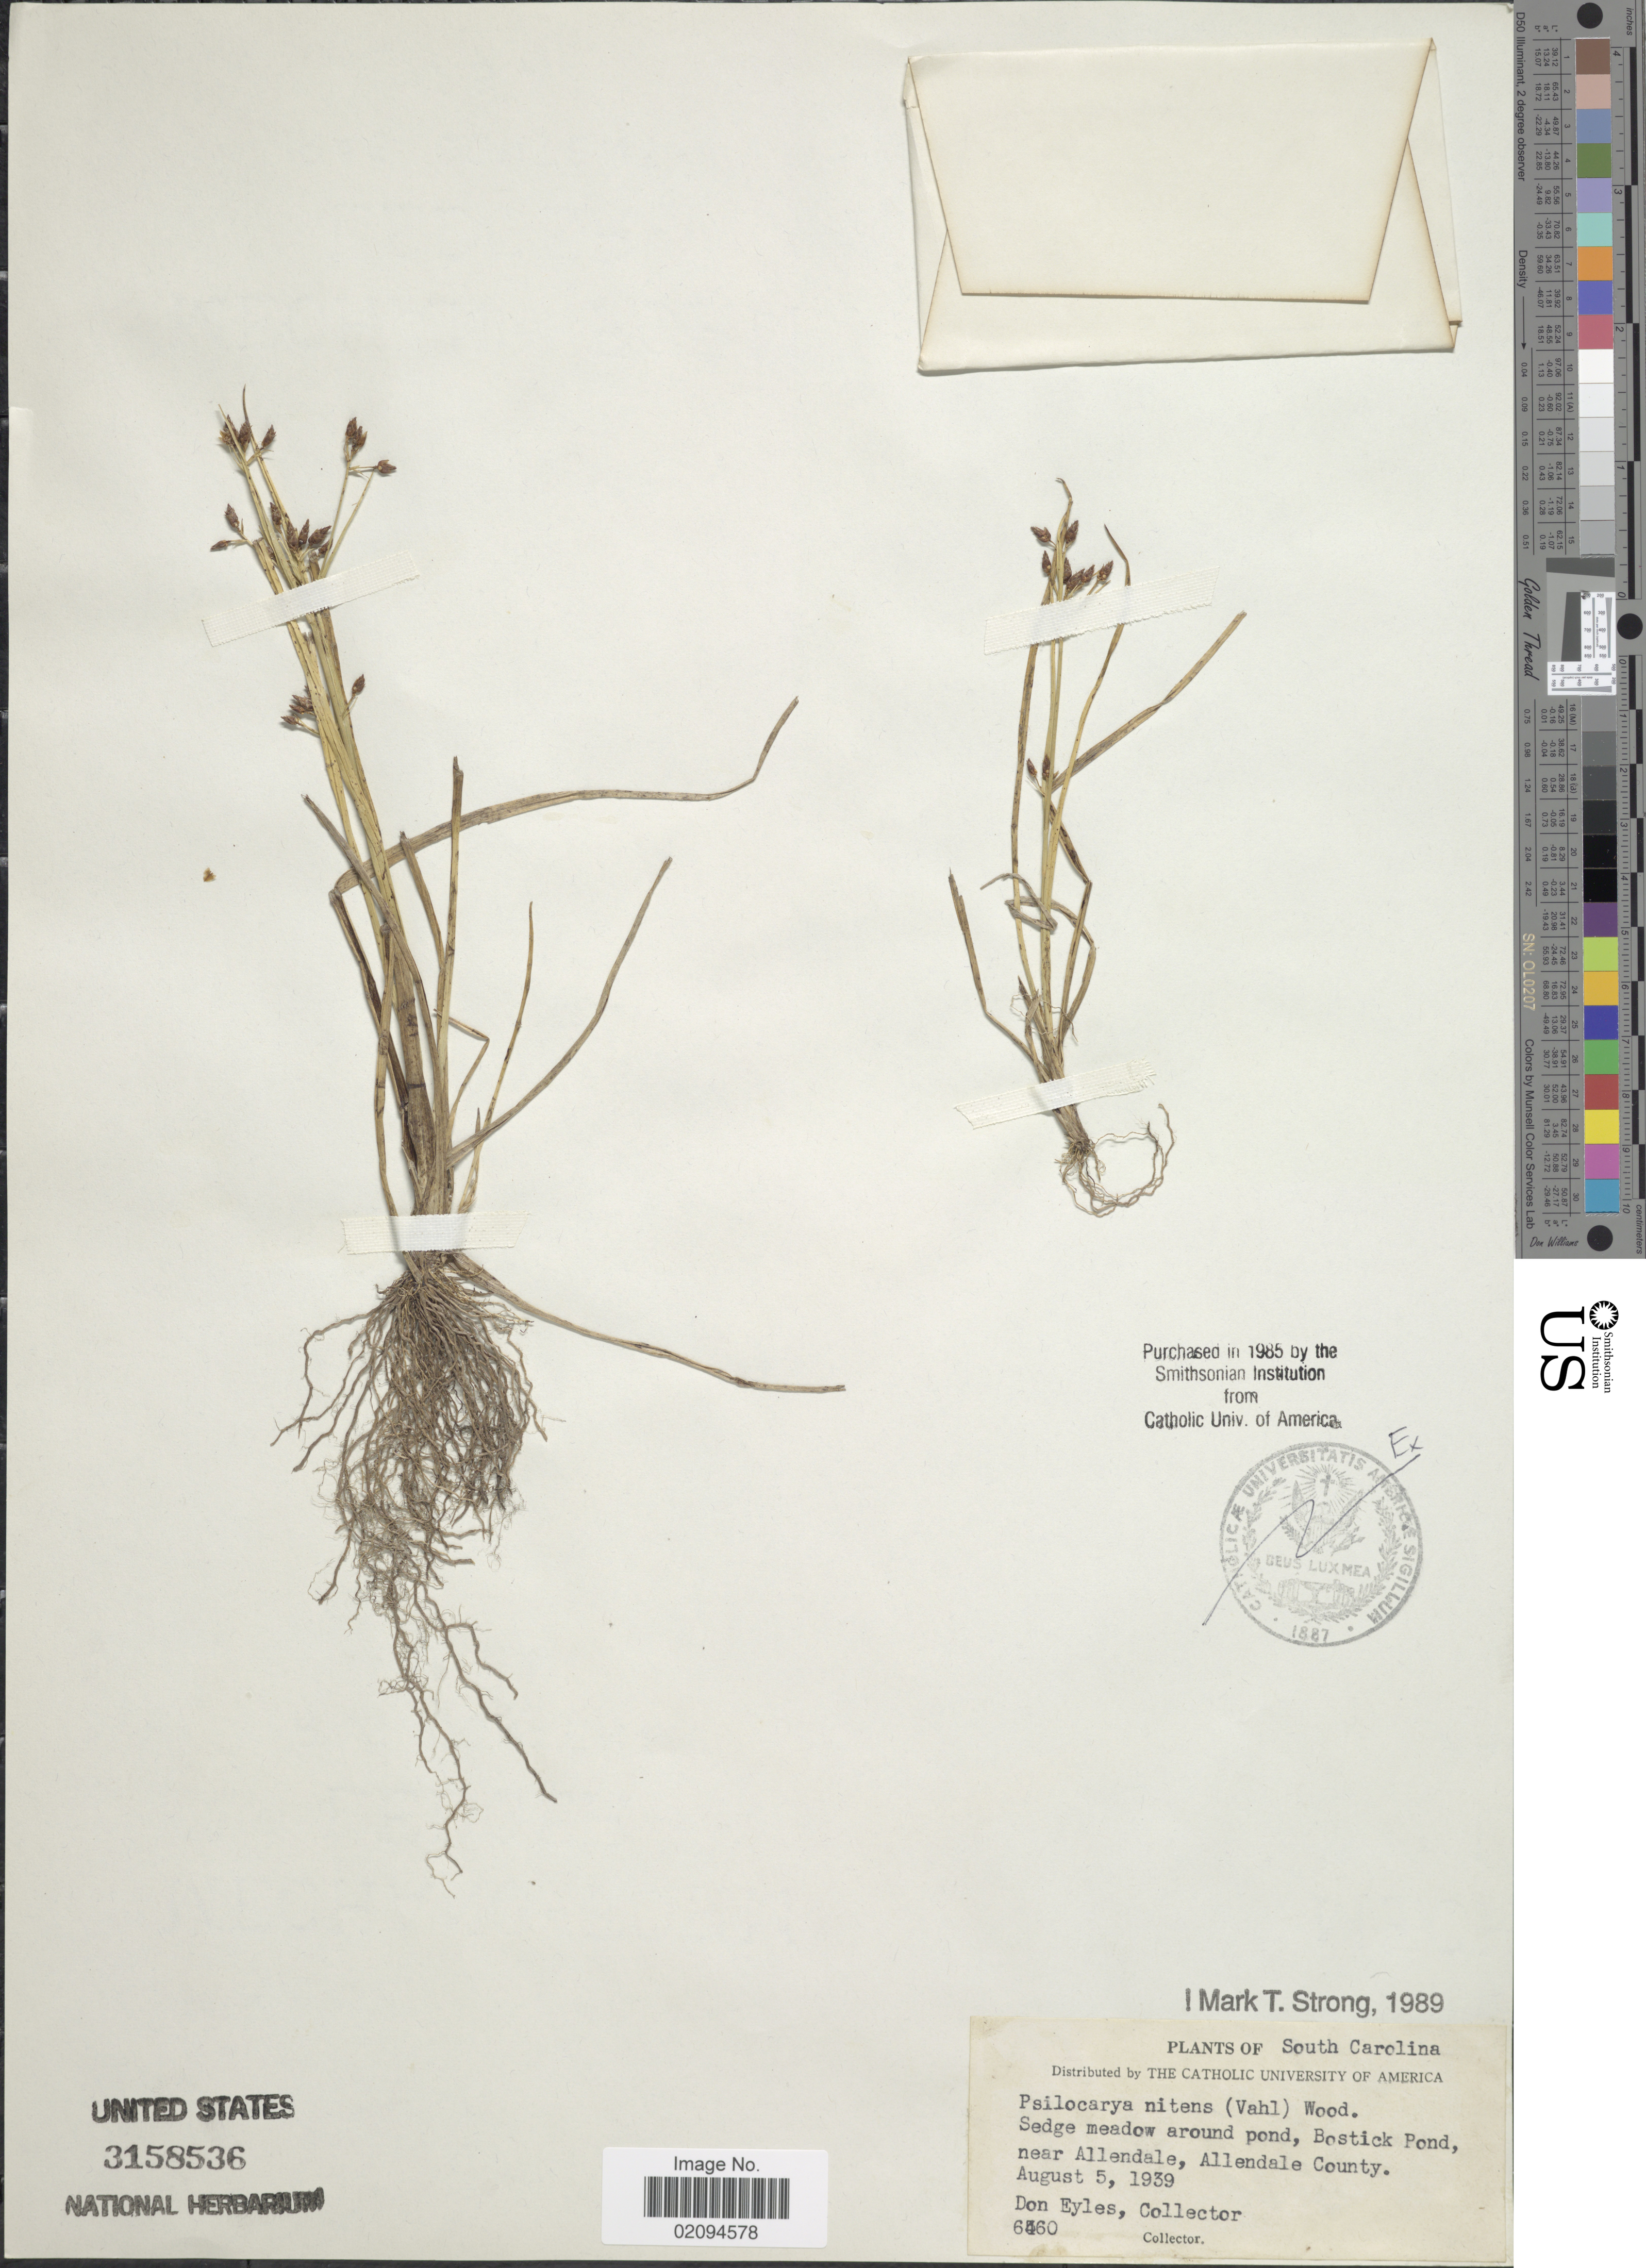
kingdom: Plantae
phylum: Tracheophyta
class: Liliopsida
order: Poales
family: Cyperaceae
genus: Rhynchospora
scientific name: Rhynchospora nitens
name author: (Vahl) A. Gray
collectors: D. Eyles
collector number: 6460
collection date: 1939-08-05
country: United States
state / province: South Carolina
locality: Sedge meadow around pond, Bostick Pond, near Allendale, Allendale County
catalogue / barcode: US 3158536